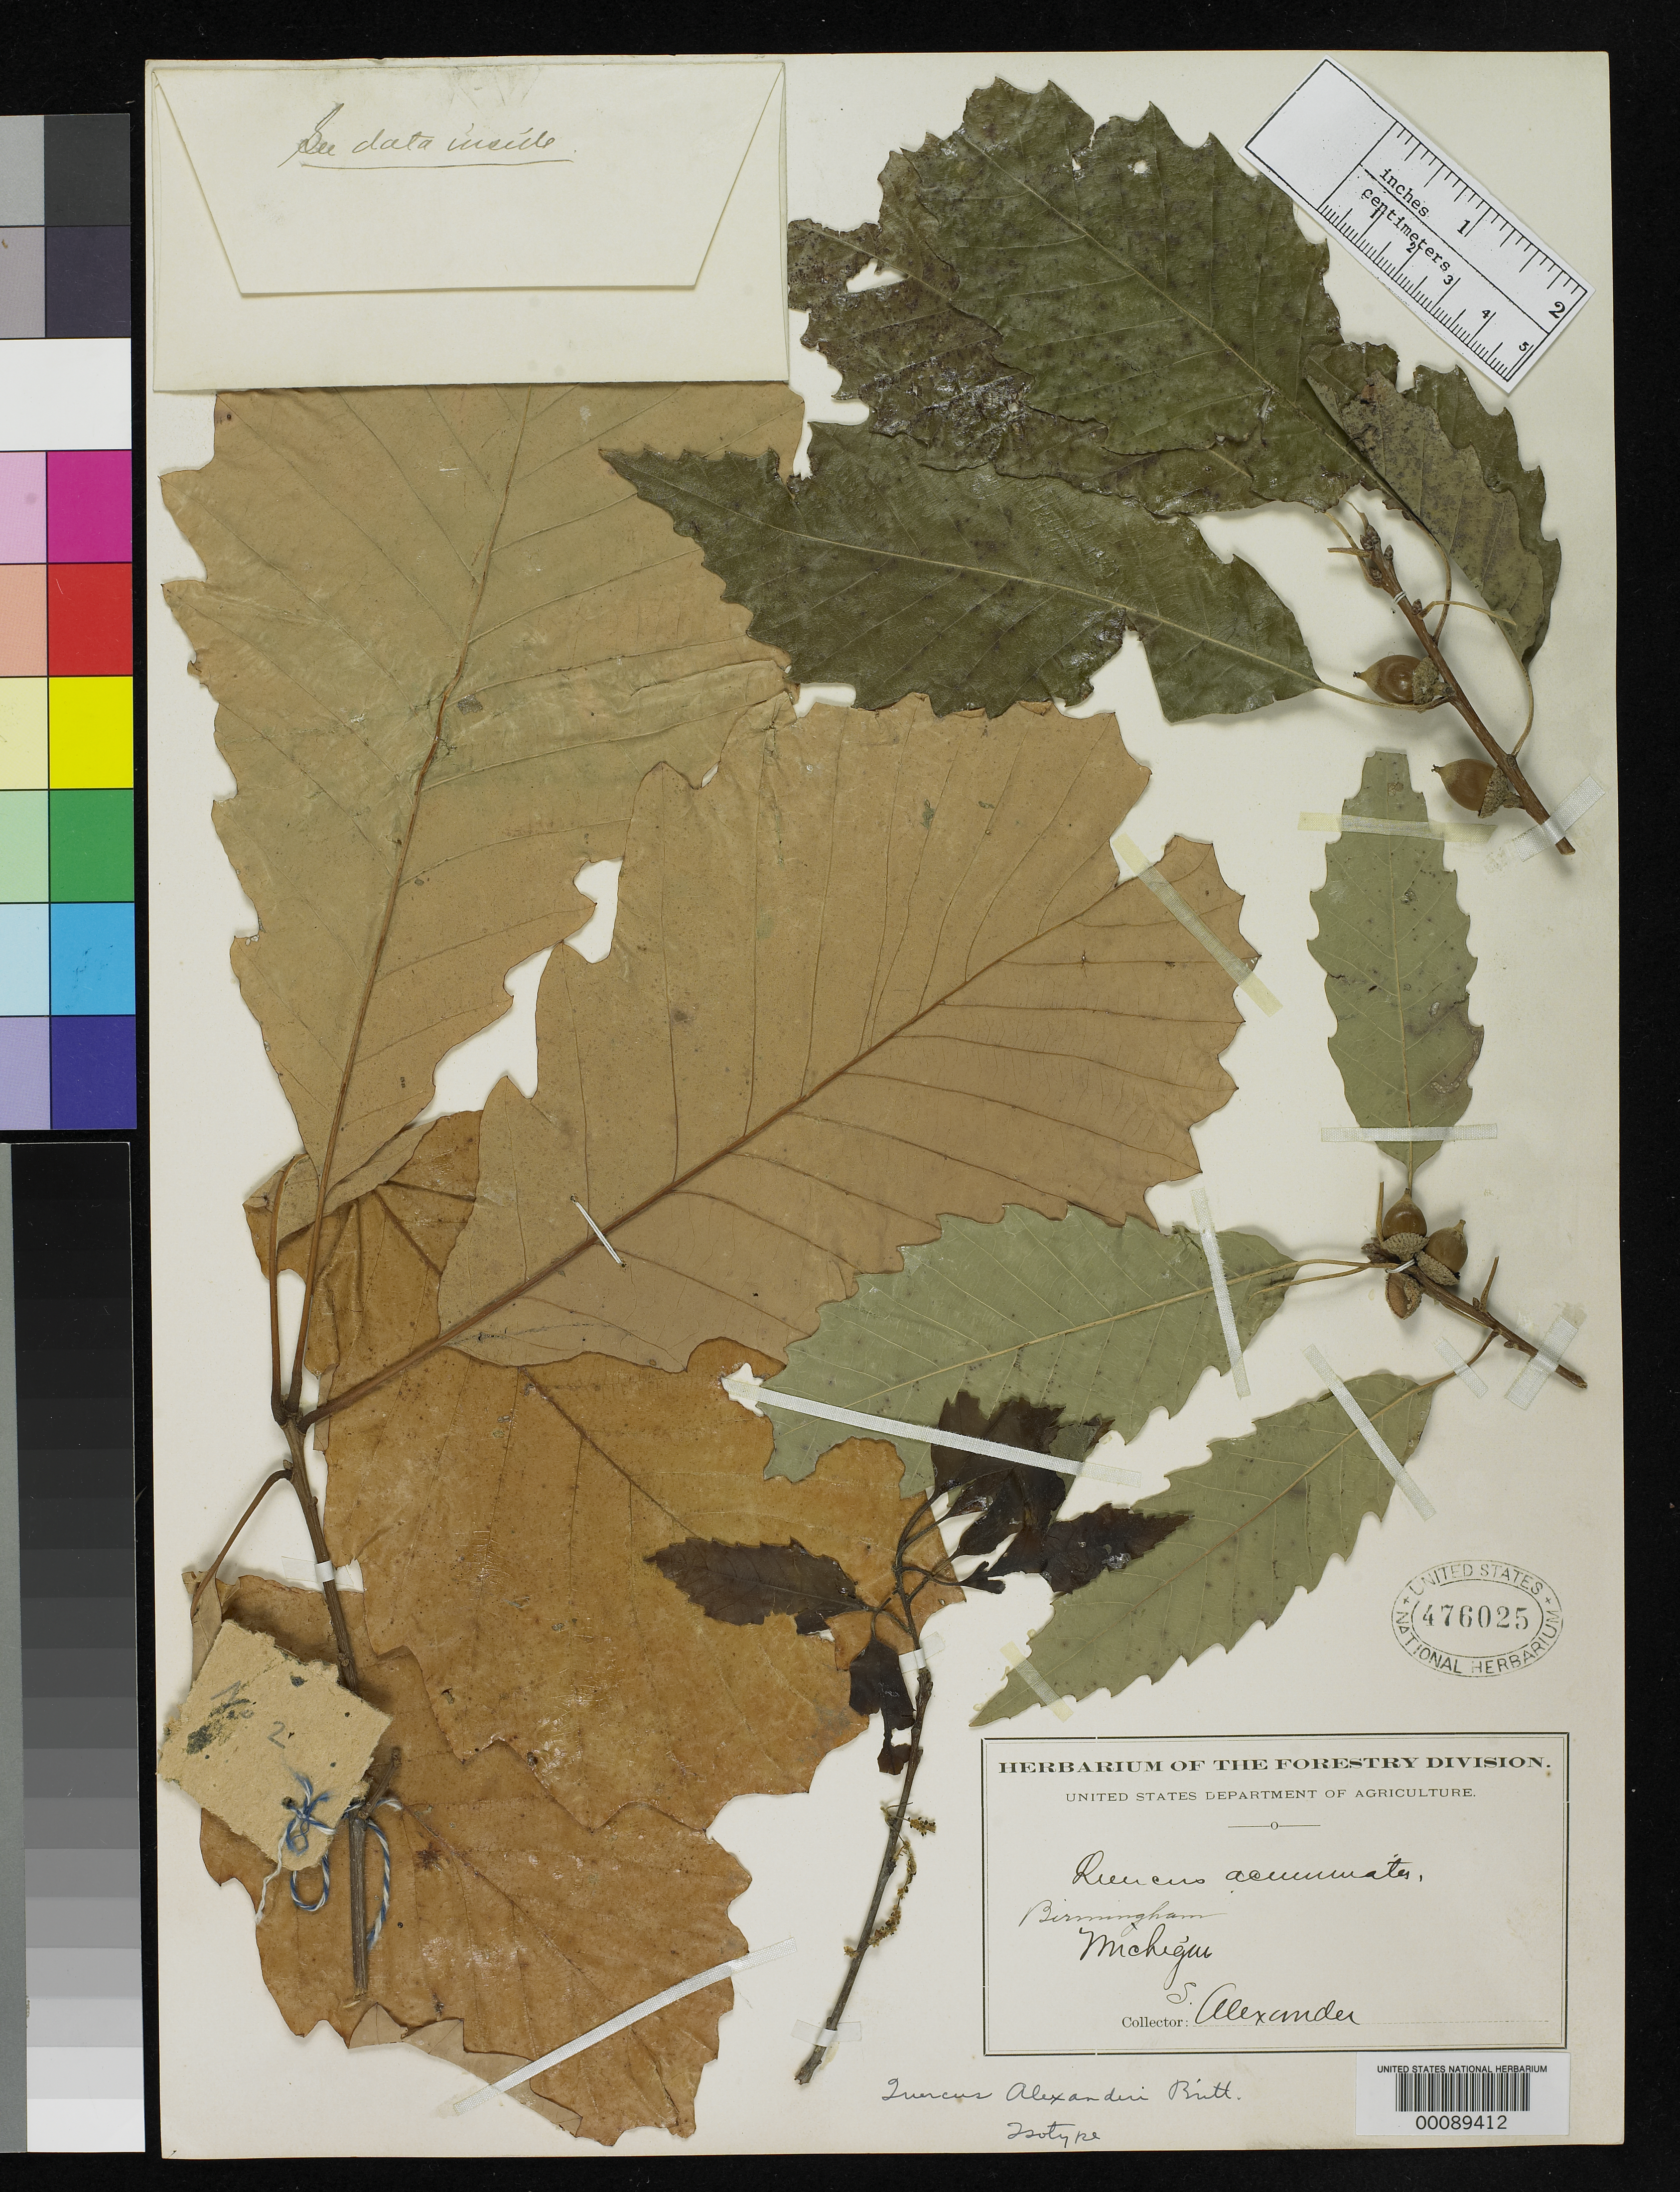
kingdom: Plantae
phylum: Tracheophyta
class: Magnoliopsida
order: Fagales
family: Fagaceae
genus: Quercus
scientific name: Quercus alexanderi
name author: Britton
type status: Isotype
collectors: S. Alexander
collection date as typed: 27 Sep 1897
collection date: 1897-09-27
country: United States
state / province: Michigan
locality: Birminghman.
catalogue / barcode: US 476025